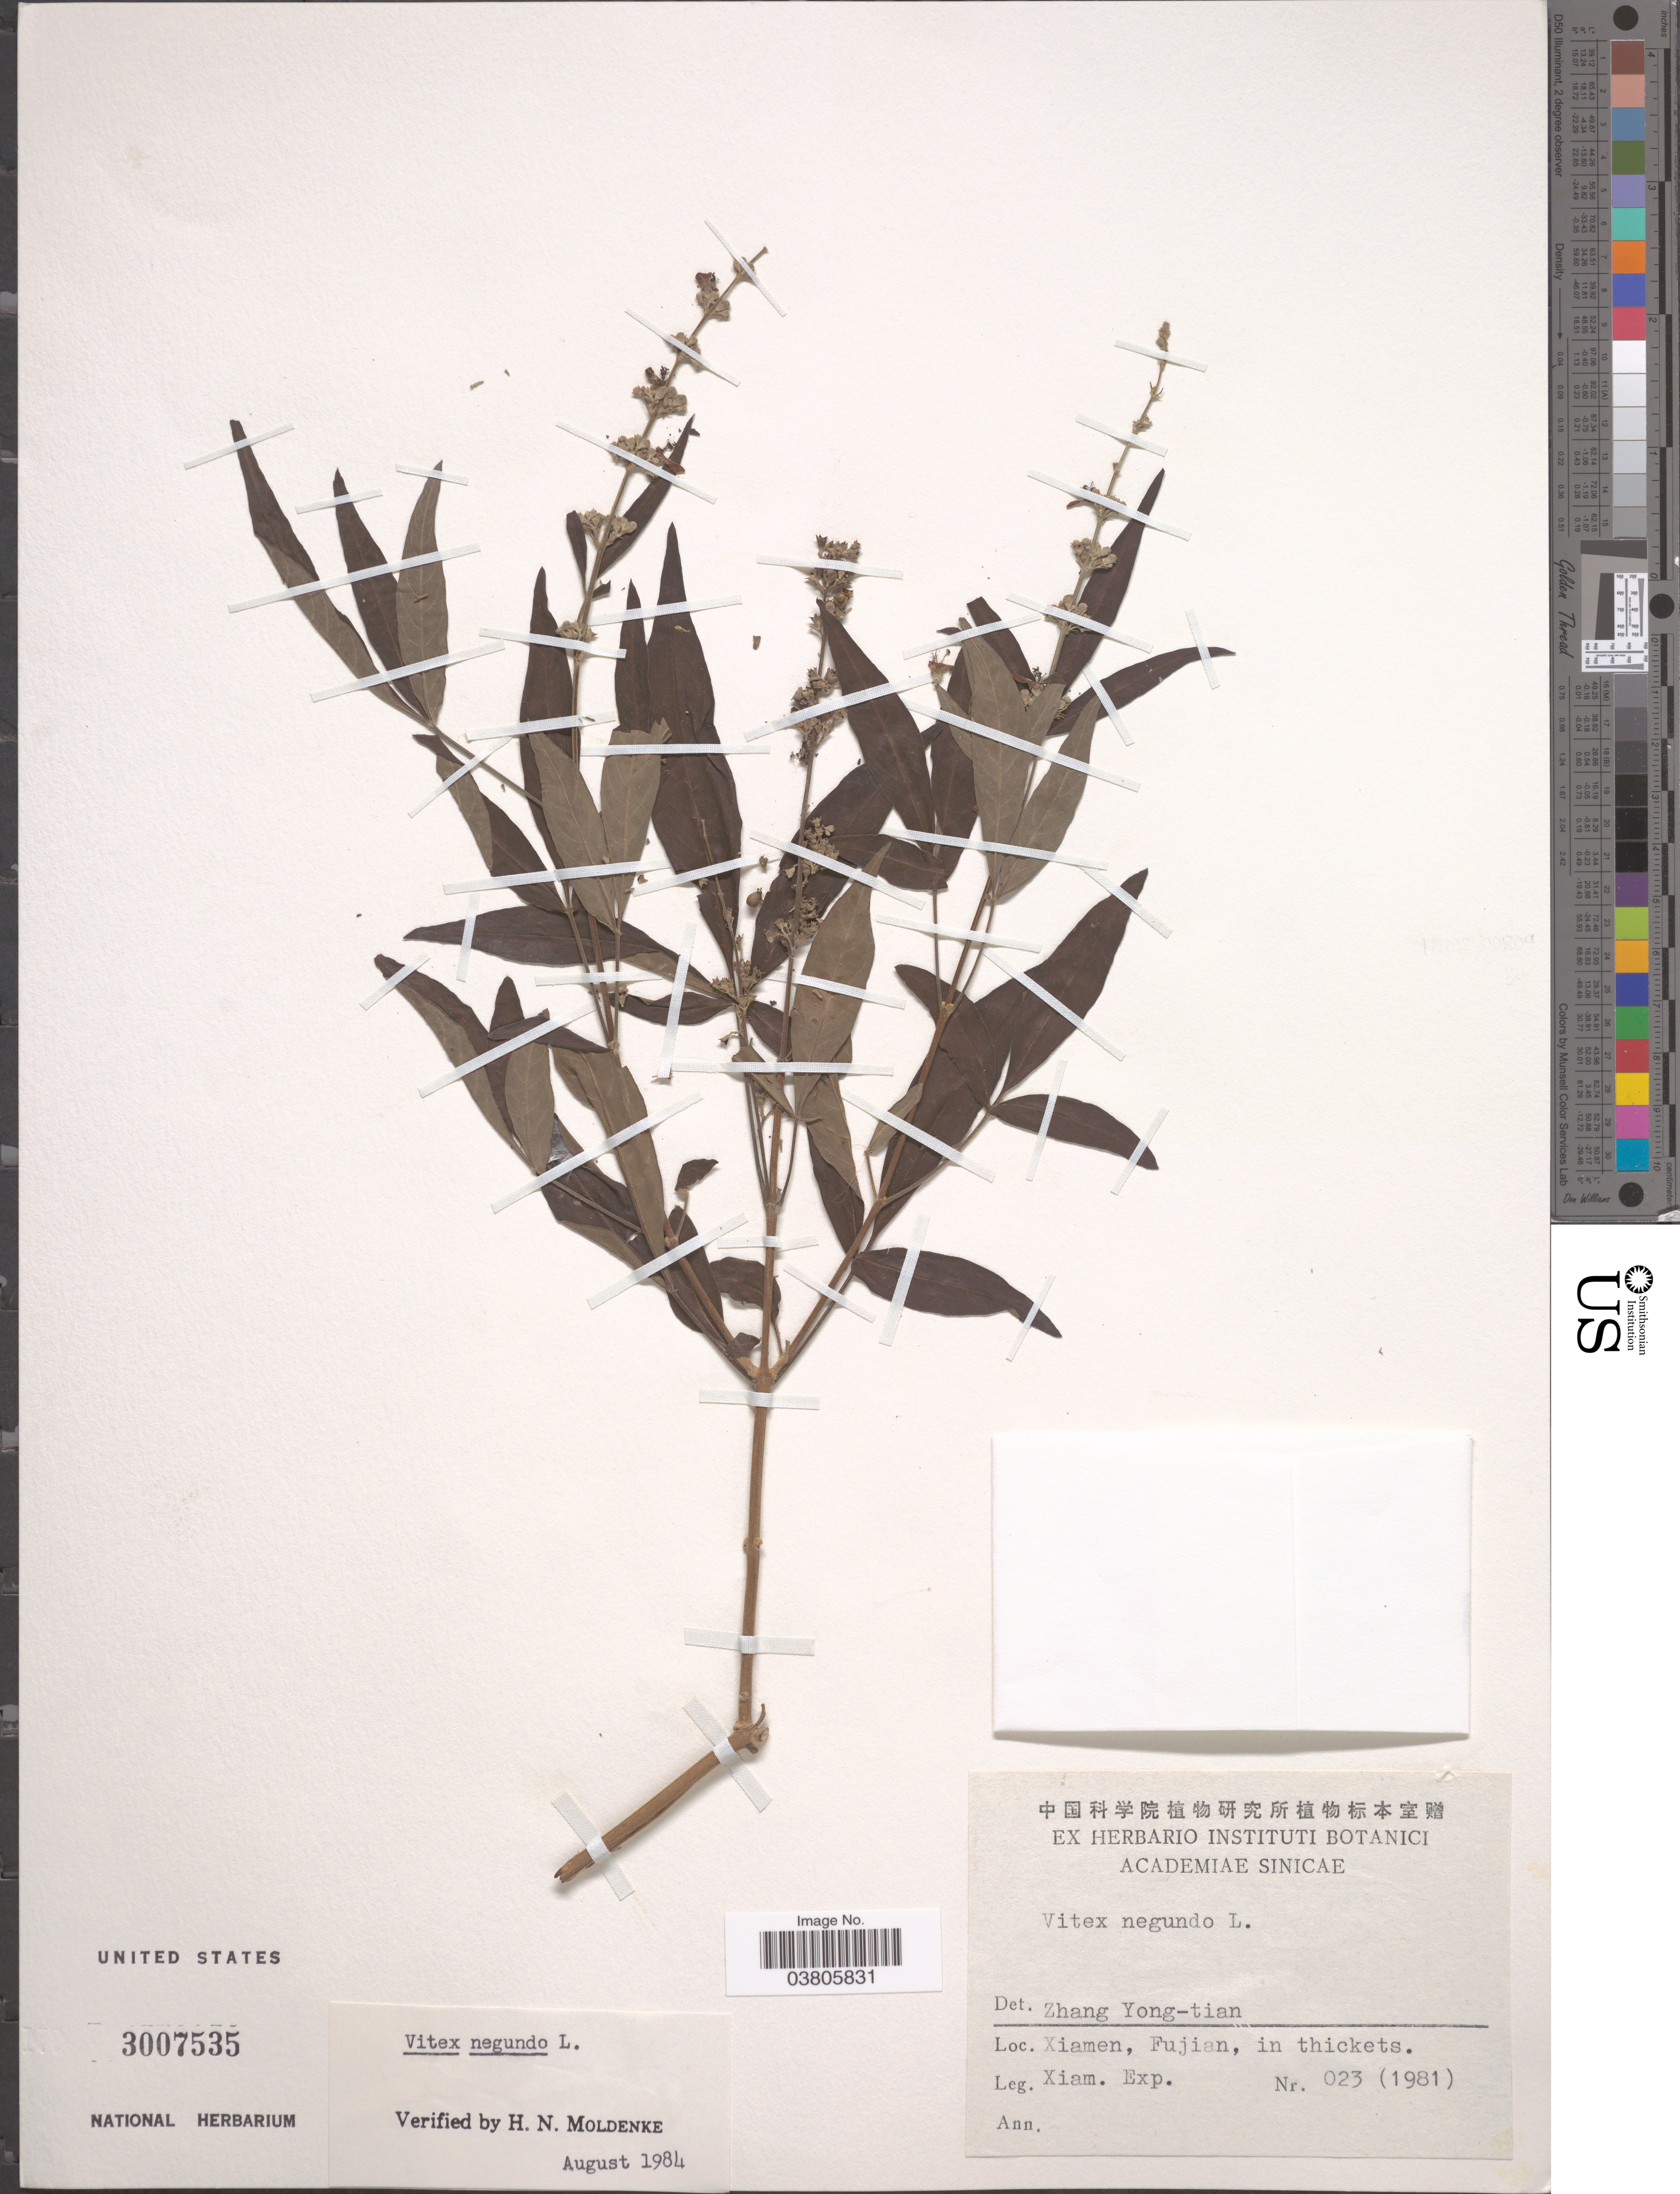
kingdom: Plantae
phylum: Tracheophyta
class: Magnoliopsida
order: Lamiales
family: Lamiaceae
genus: Vitex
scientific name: Vitex negundo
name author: L.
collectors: Xiamen Expedition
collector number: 023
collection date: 1981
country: China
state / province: Fujian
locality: Xiamen.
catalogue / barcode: US 3007535